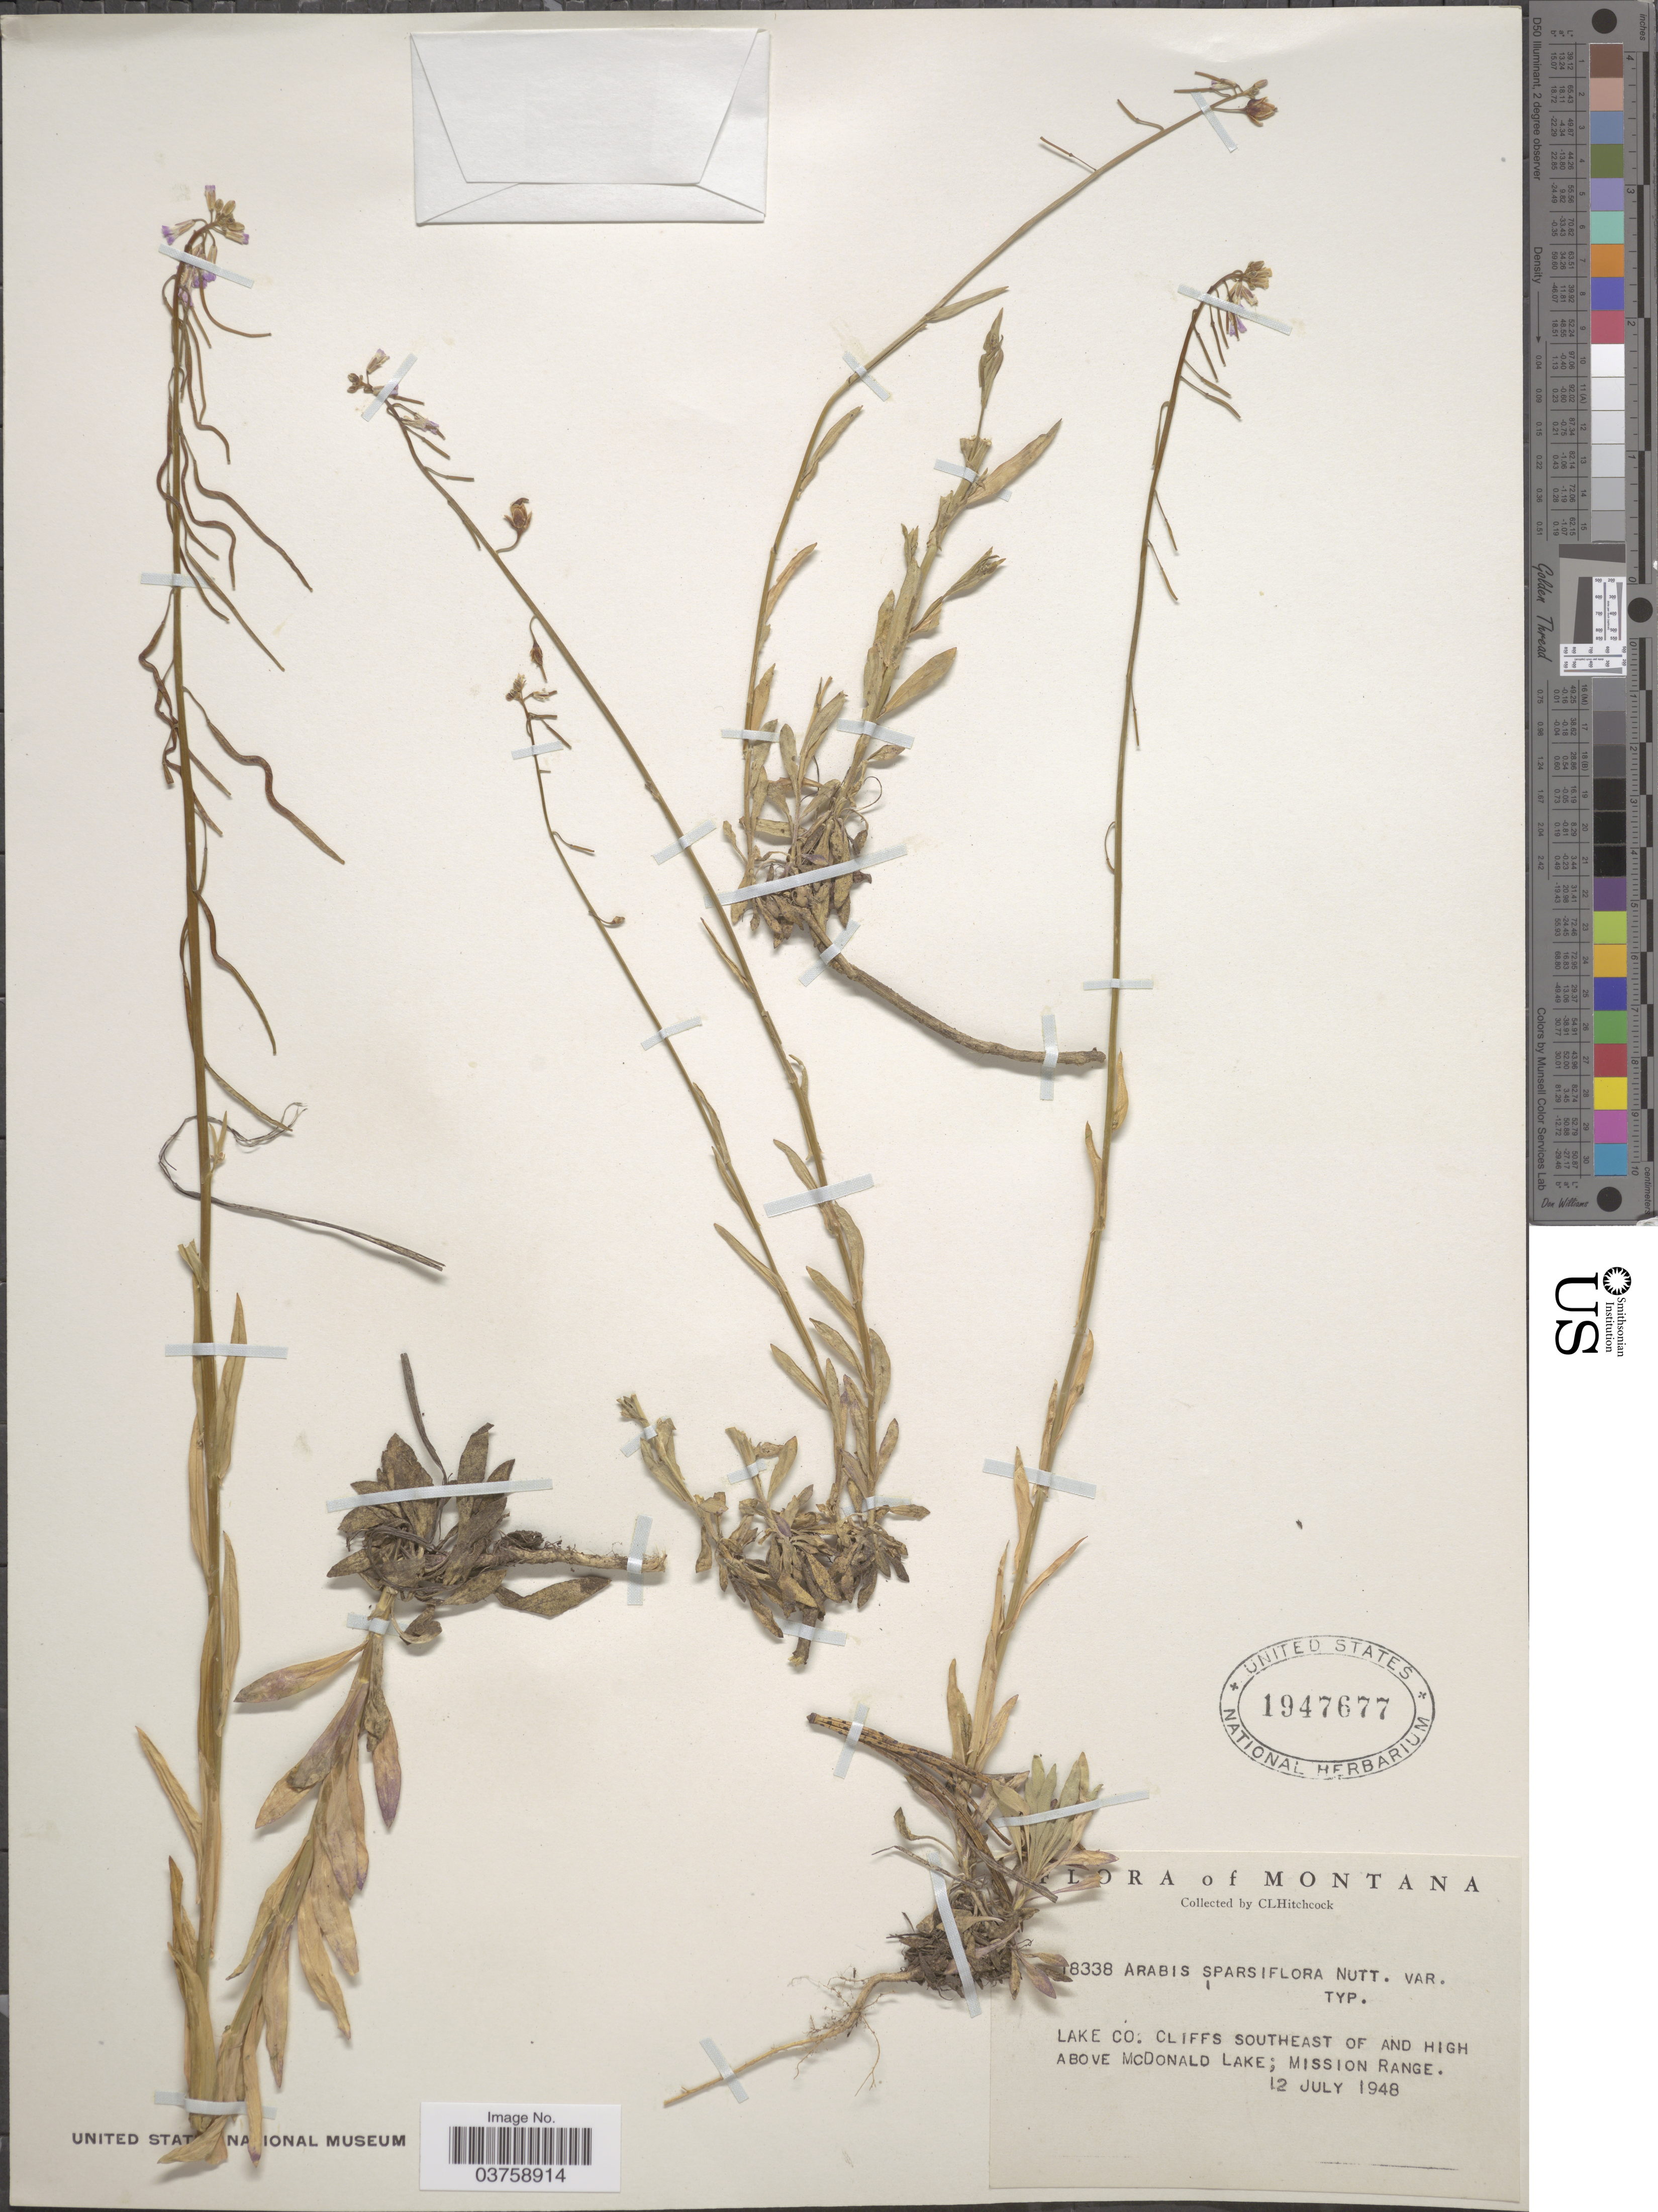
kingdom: Plantae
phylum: Tracheophyta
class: Magnoliopsida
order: Brassicales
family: Brassicaceae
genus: Arabis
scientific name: Arabis sparsiflora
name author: Nutt.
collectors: C. L. Hitchcock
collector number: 18338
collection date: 1948-07-12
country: United States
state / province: Montana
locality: Lake Co. Cliffs Southeast of and high above McDonald Lake; Mission Range.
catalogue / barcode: US 1947677